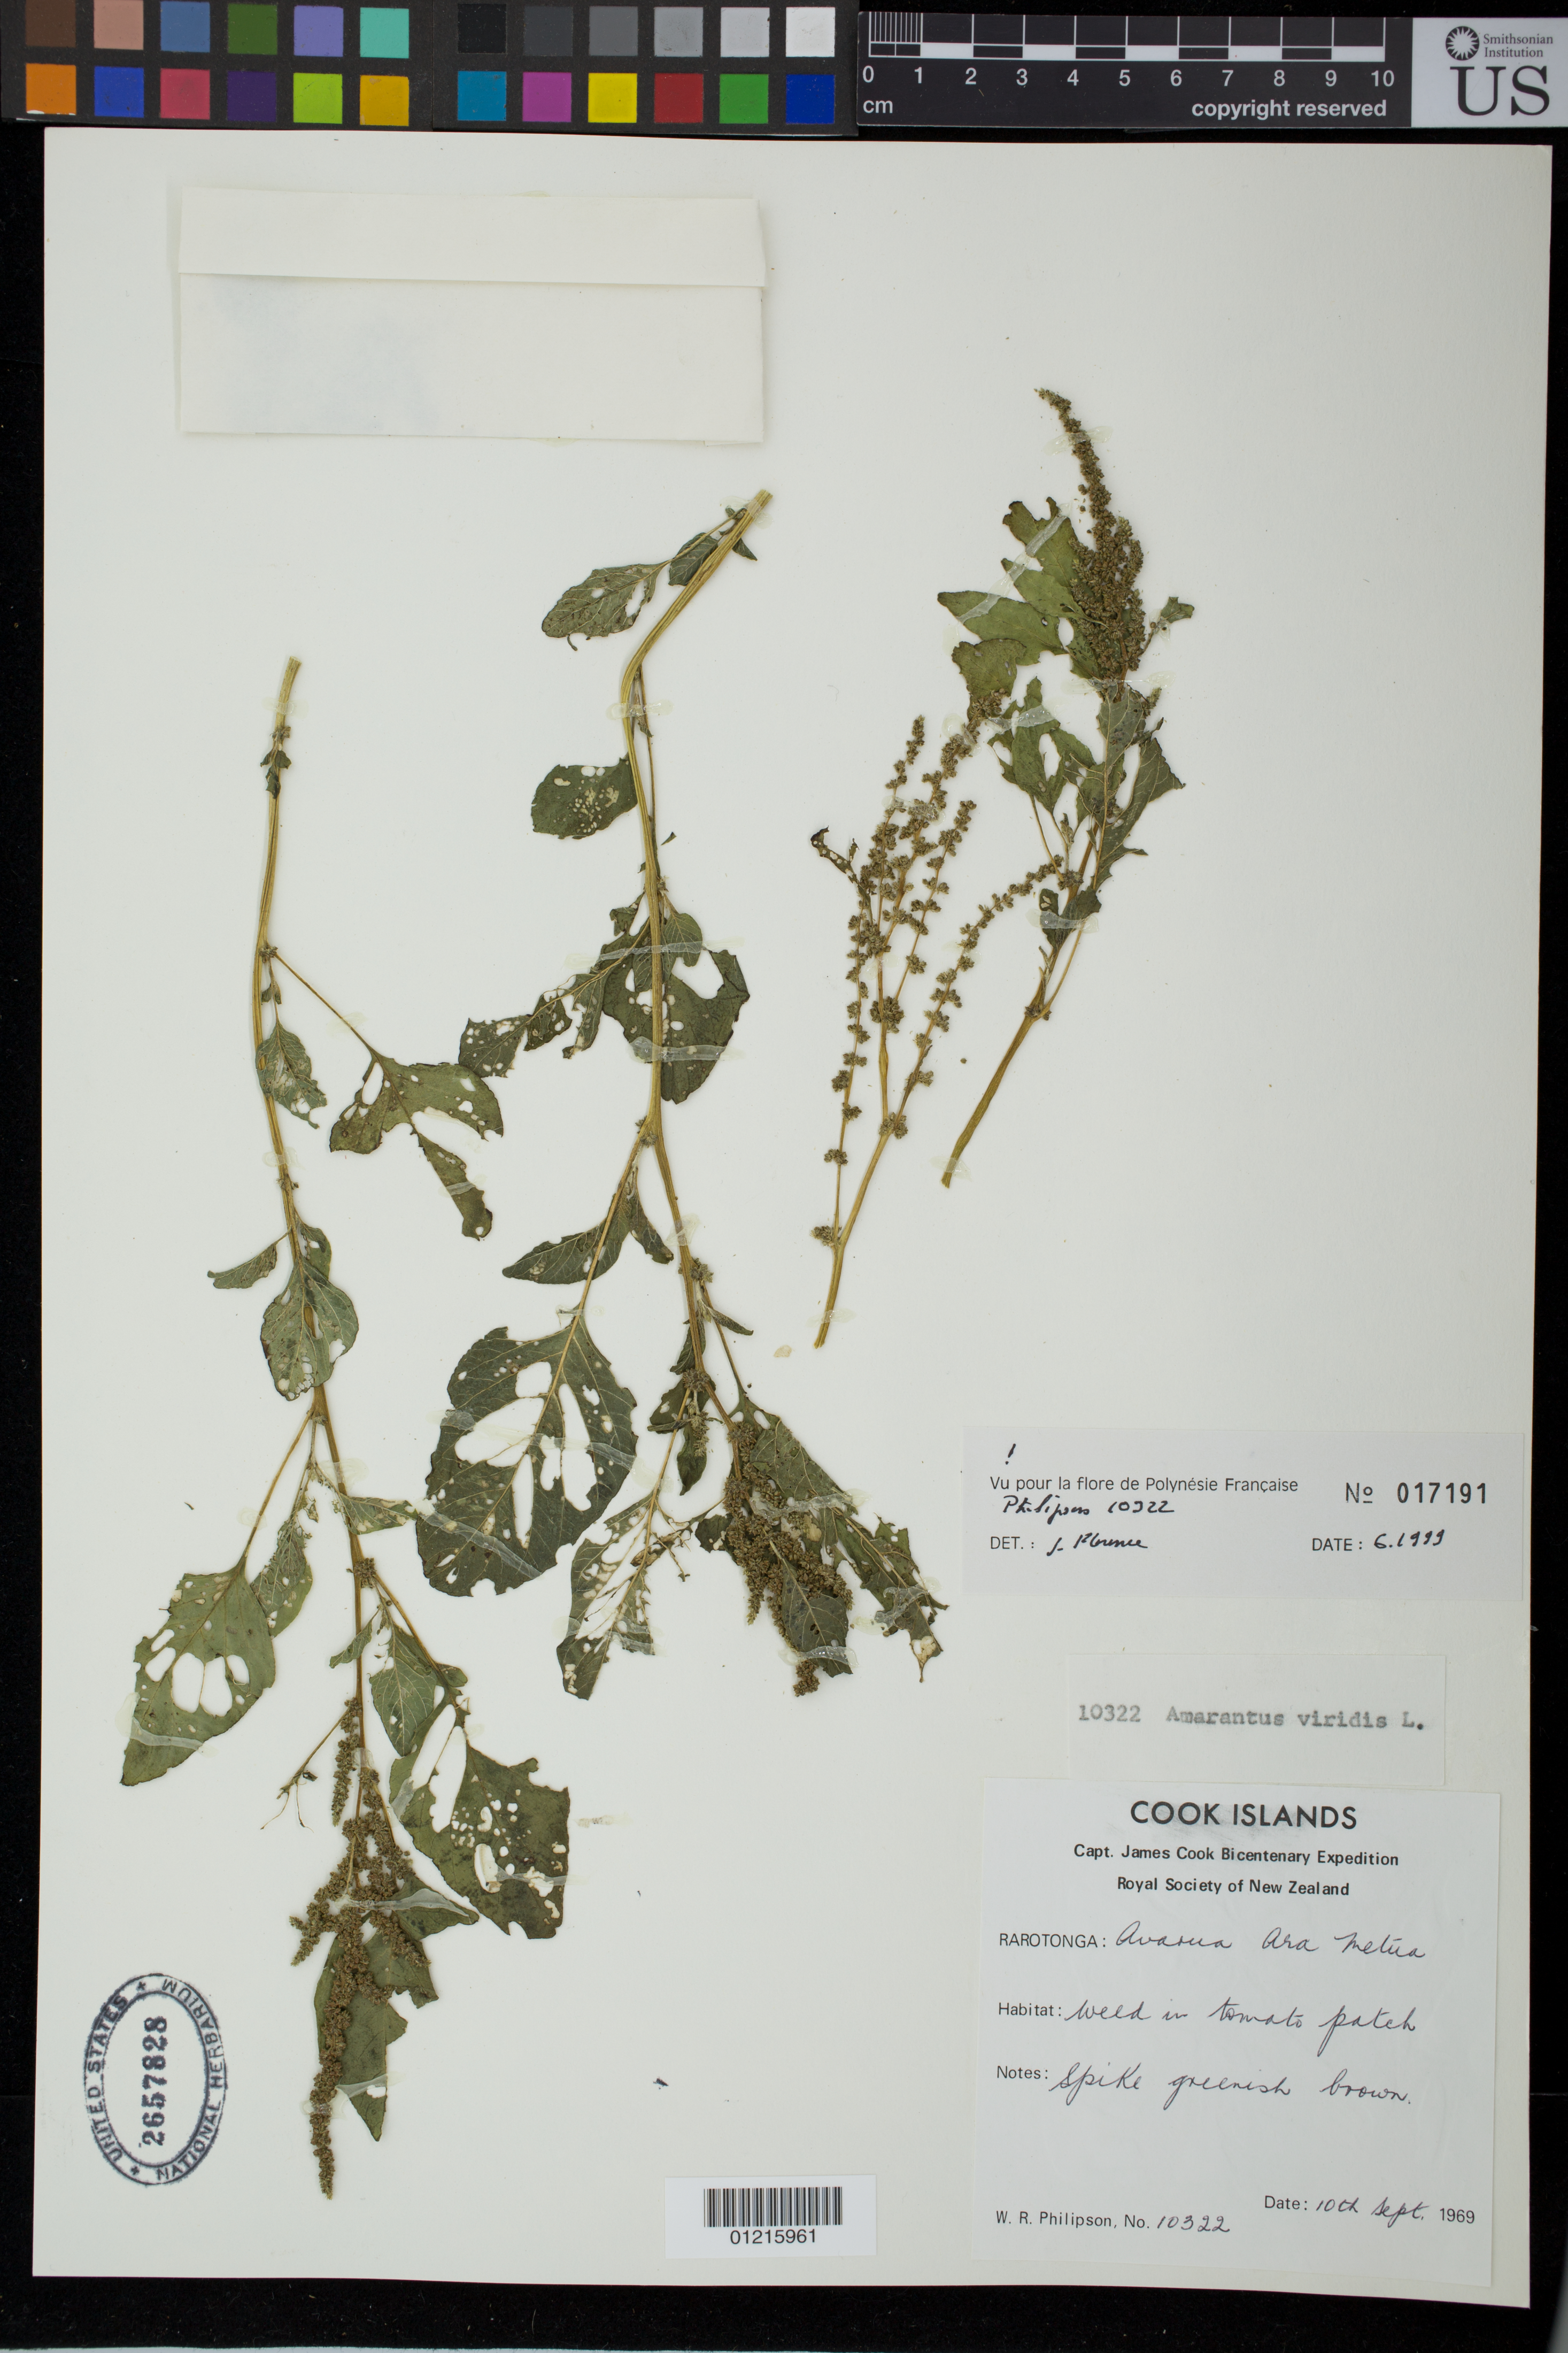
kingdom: Plantae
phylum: Tracheophyta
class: Magnoliopsida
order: Caryophyllales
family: Amaranthaceae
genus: Amaranthus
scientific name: Amaranthus viridis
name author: L.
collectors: W. R. Philipson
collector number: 10322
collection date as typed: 10 Sep 1969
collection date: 1969-09-10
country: Cook Islands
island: Rarotonga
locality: Rarotonga, Avarua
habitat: Tomato patch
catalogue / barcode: US 2657828